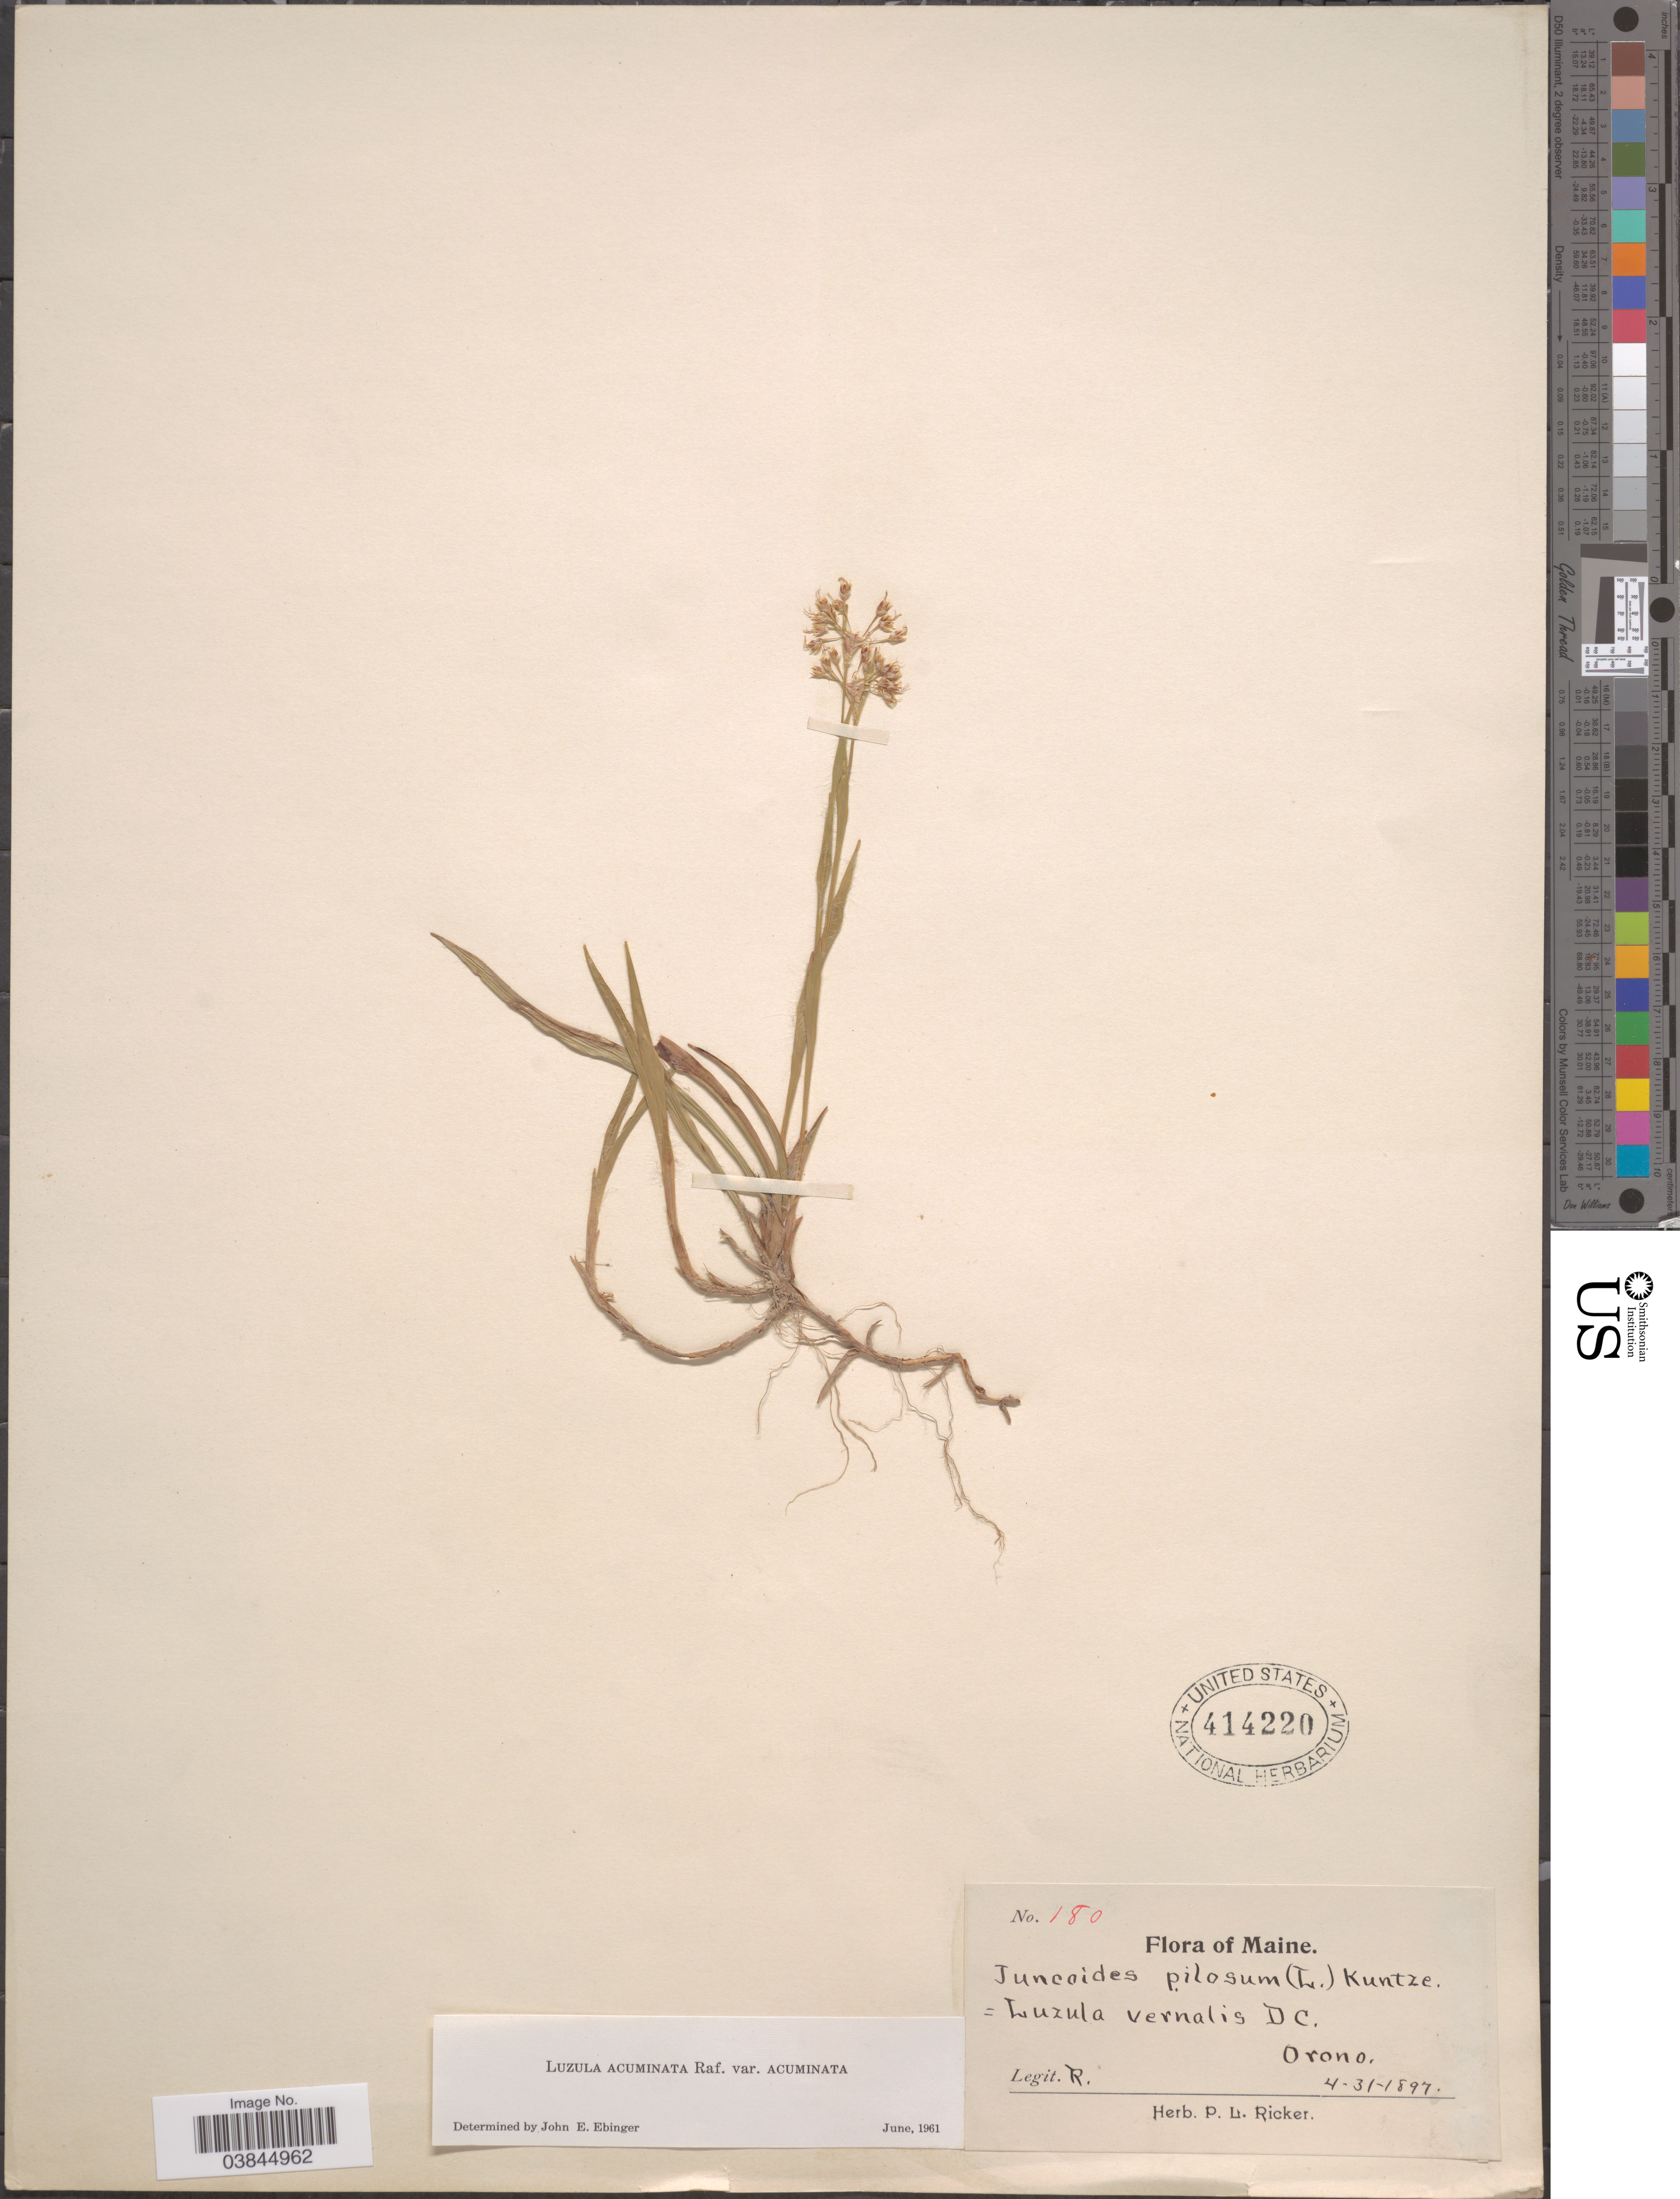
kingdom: Plantae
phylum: Tracheophyta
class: Liliopsida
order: Poales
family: Juncaceae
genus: Luzula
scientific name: Luzula acuminata var. acuminata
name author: Raf.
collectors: P. Ricker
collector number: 180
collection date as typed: Transcribed d/m/y: 31/4/1897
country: United States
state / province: Maine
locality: Orono.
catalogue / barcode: US 414220